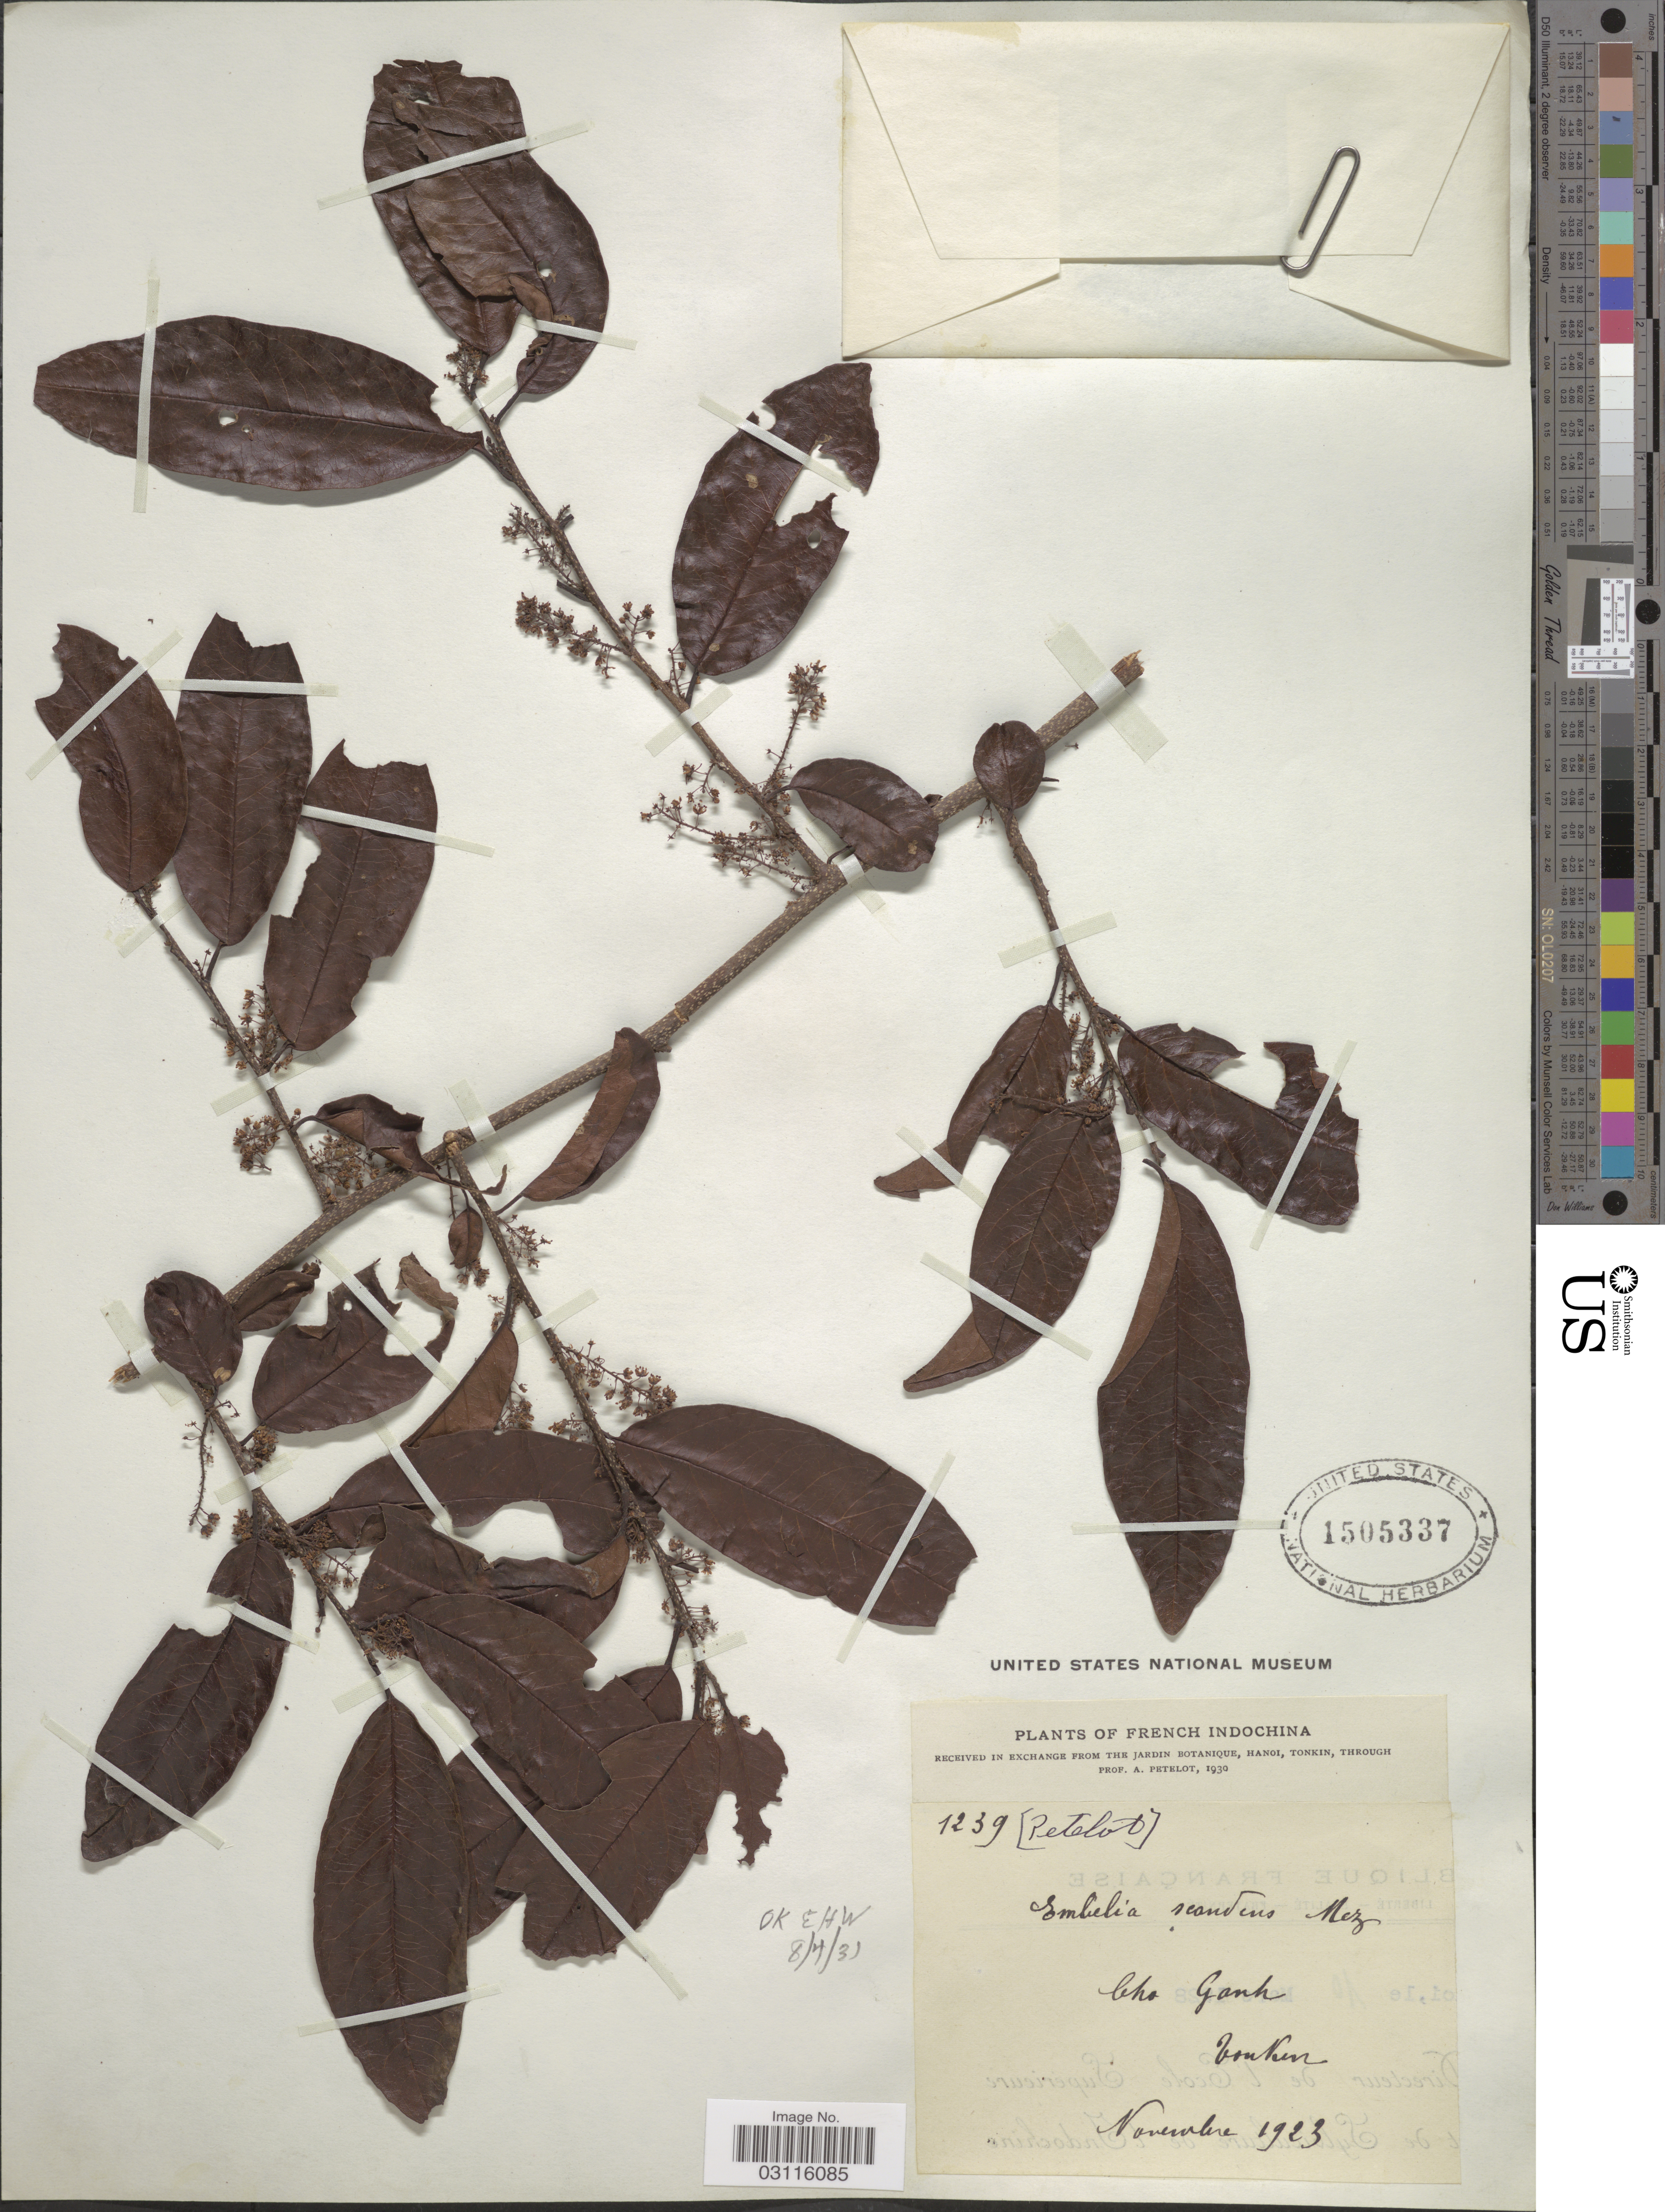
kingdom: Plantae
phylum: Tracheophyta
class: Magnoliopsida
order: Ericales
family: Primulaceae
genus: Embelia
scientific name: Embelia scandens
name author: (Lour.) Mez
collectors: A. Petelot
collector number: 1239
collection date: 1923-11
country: Vietnam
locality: French Indochina, Cho Ganh, Tonkin.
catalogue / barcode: US 1505337